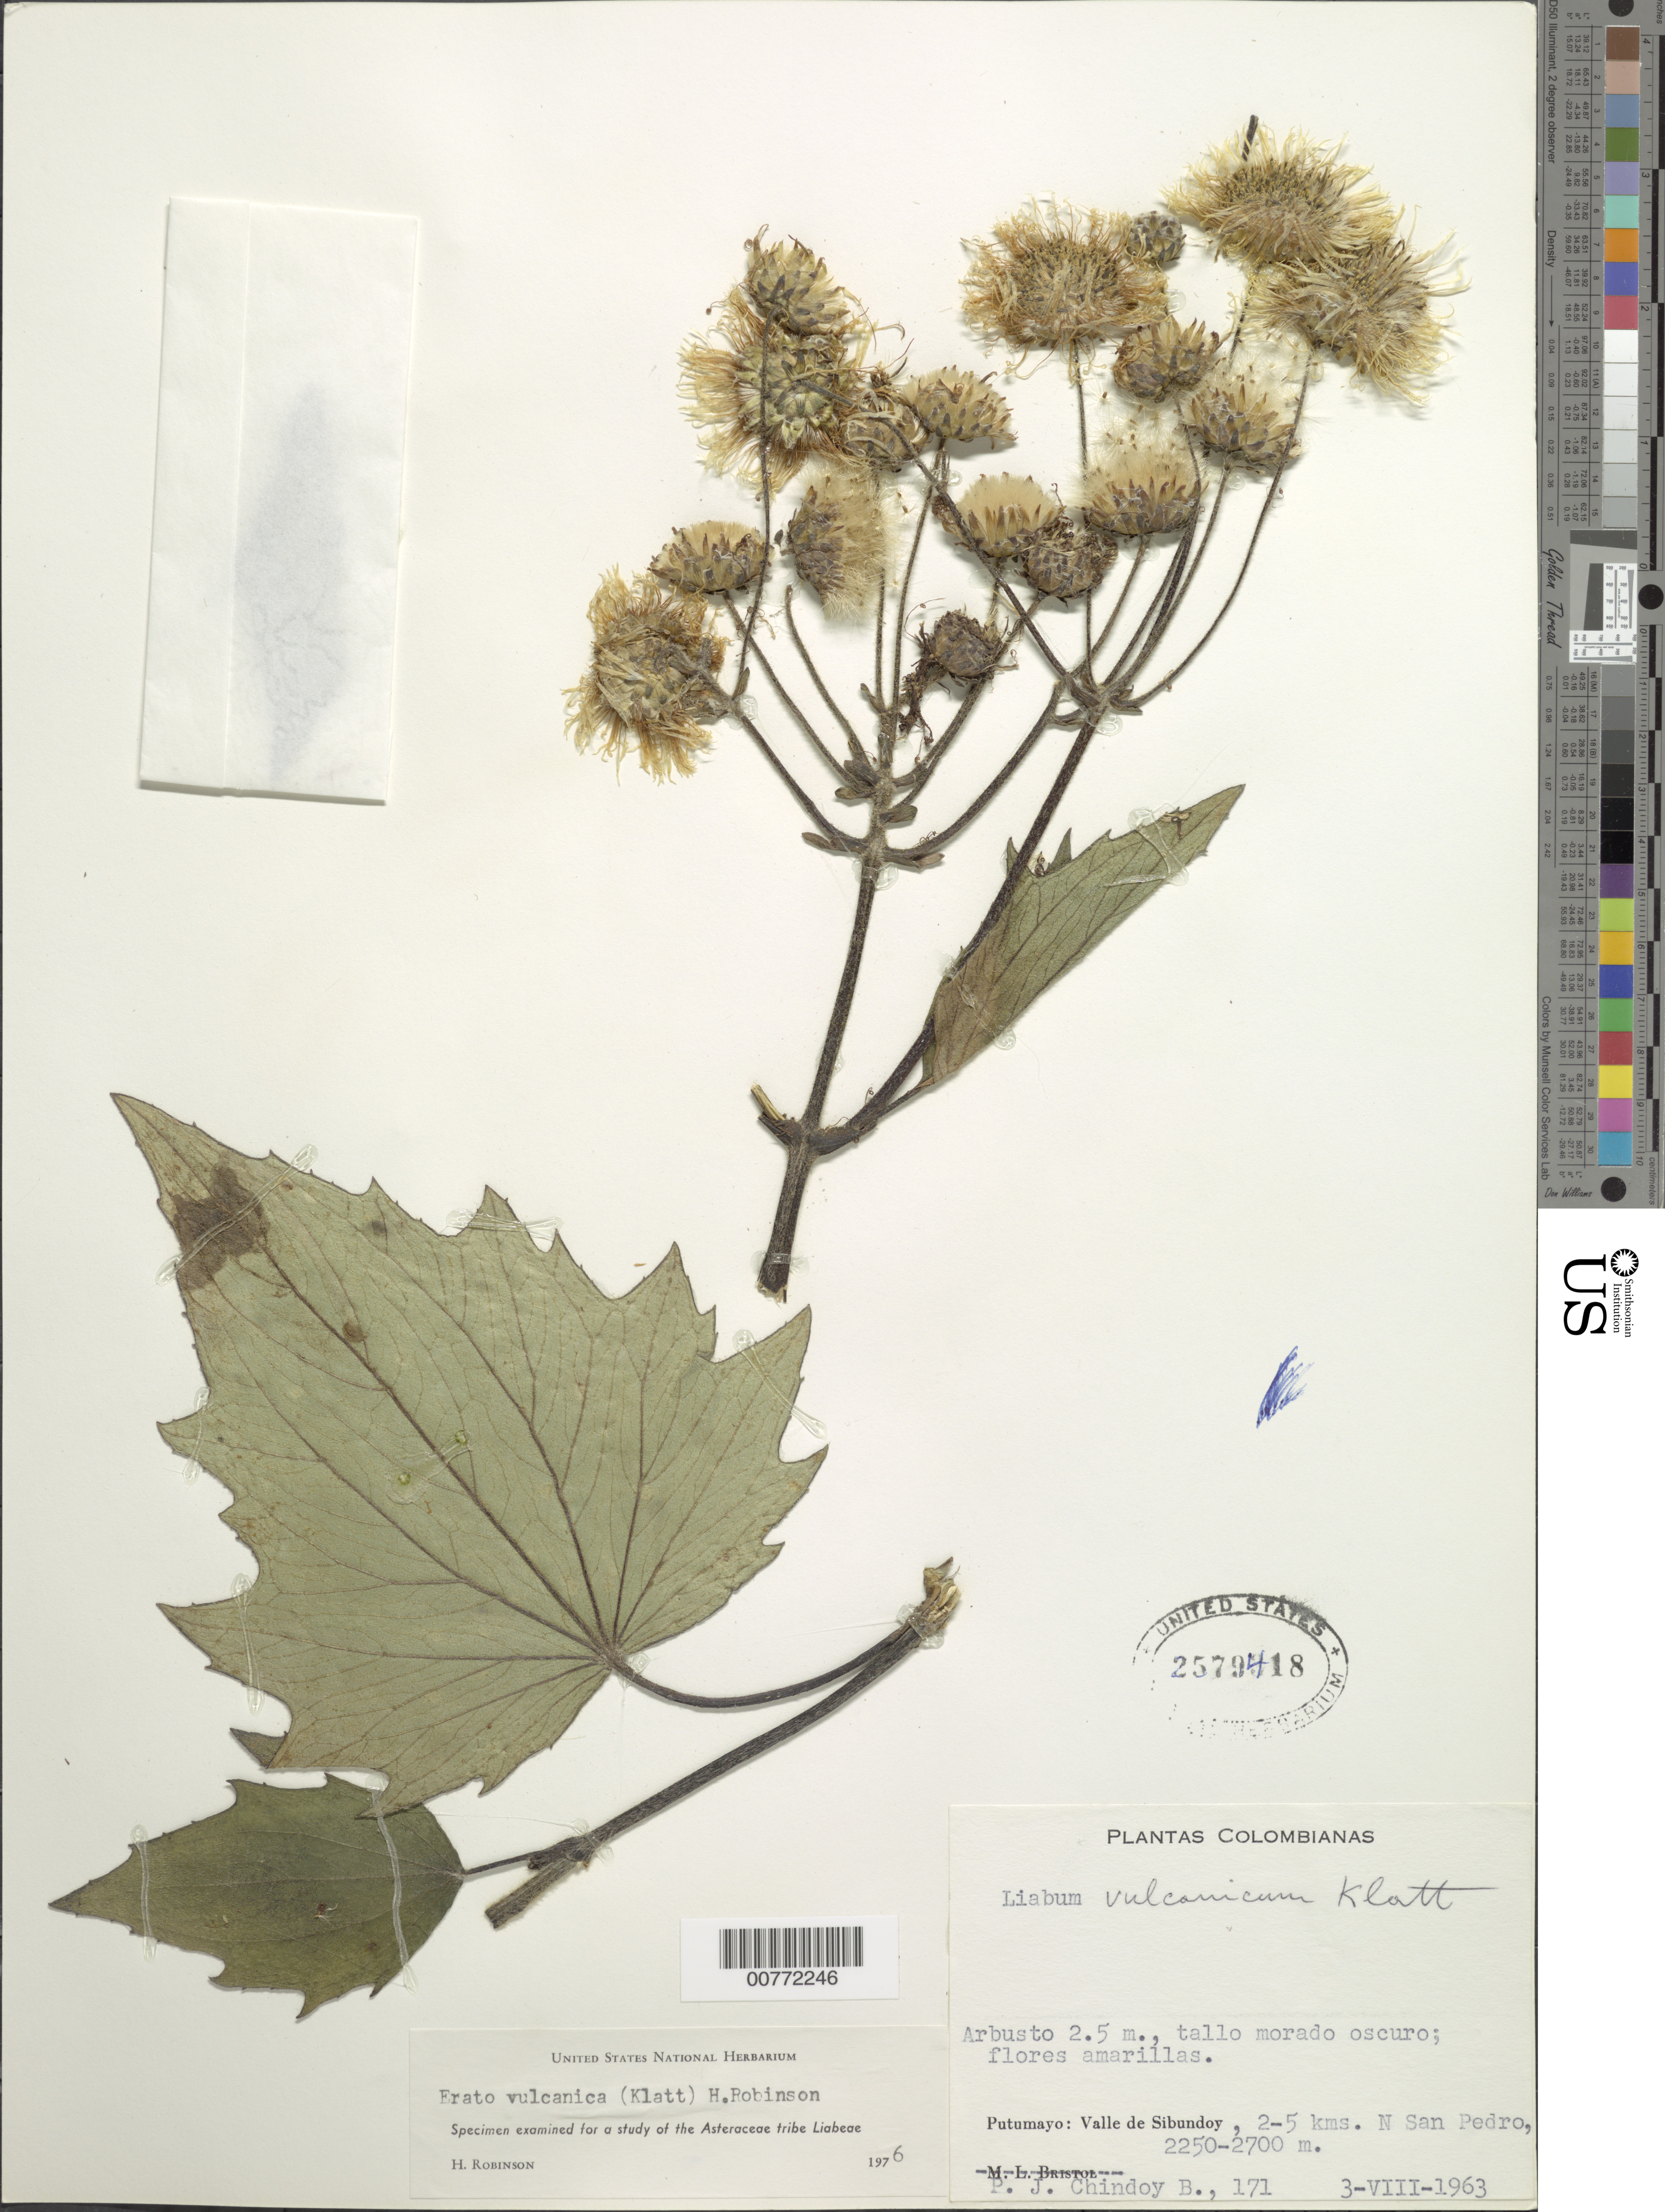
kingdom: Plantae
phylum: Tracheophyta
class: Magnoliopsida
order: Asterales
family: Asteraceae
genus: Erato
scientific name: Erato vulcanica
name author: (Klatt) H. Rob.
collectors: P. Chindoy B.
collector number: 171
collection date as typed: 3 August 1963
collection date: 1963-08-03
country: Colombia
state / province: Putumayo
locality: Valle de Sibundoy, 2-5 km N San Pedro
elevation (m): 2250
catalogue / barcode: US 2578418